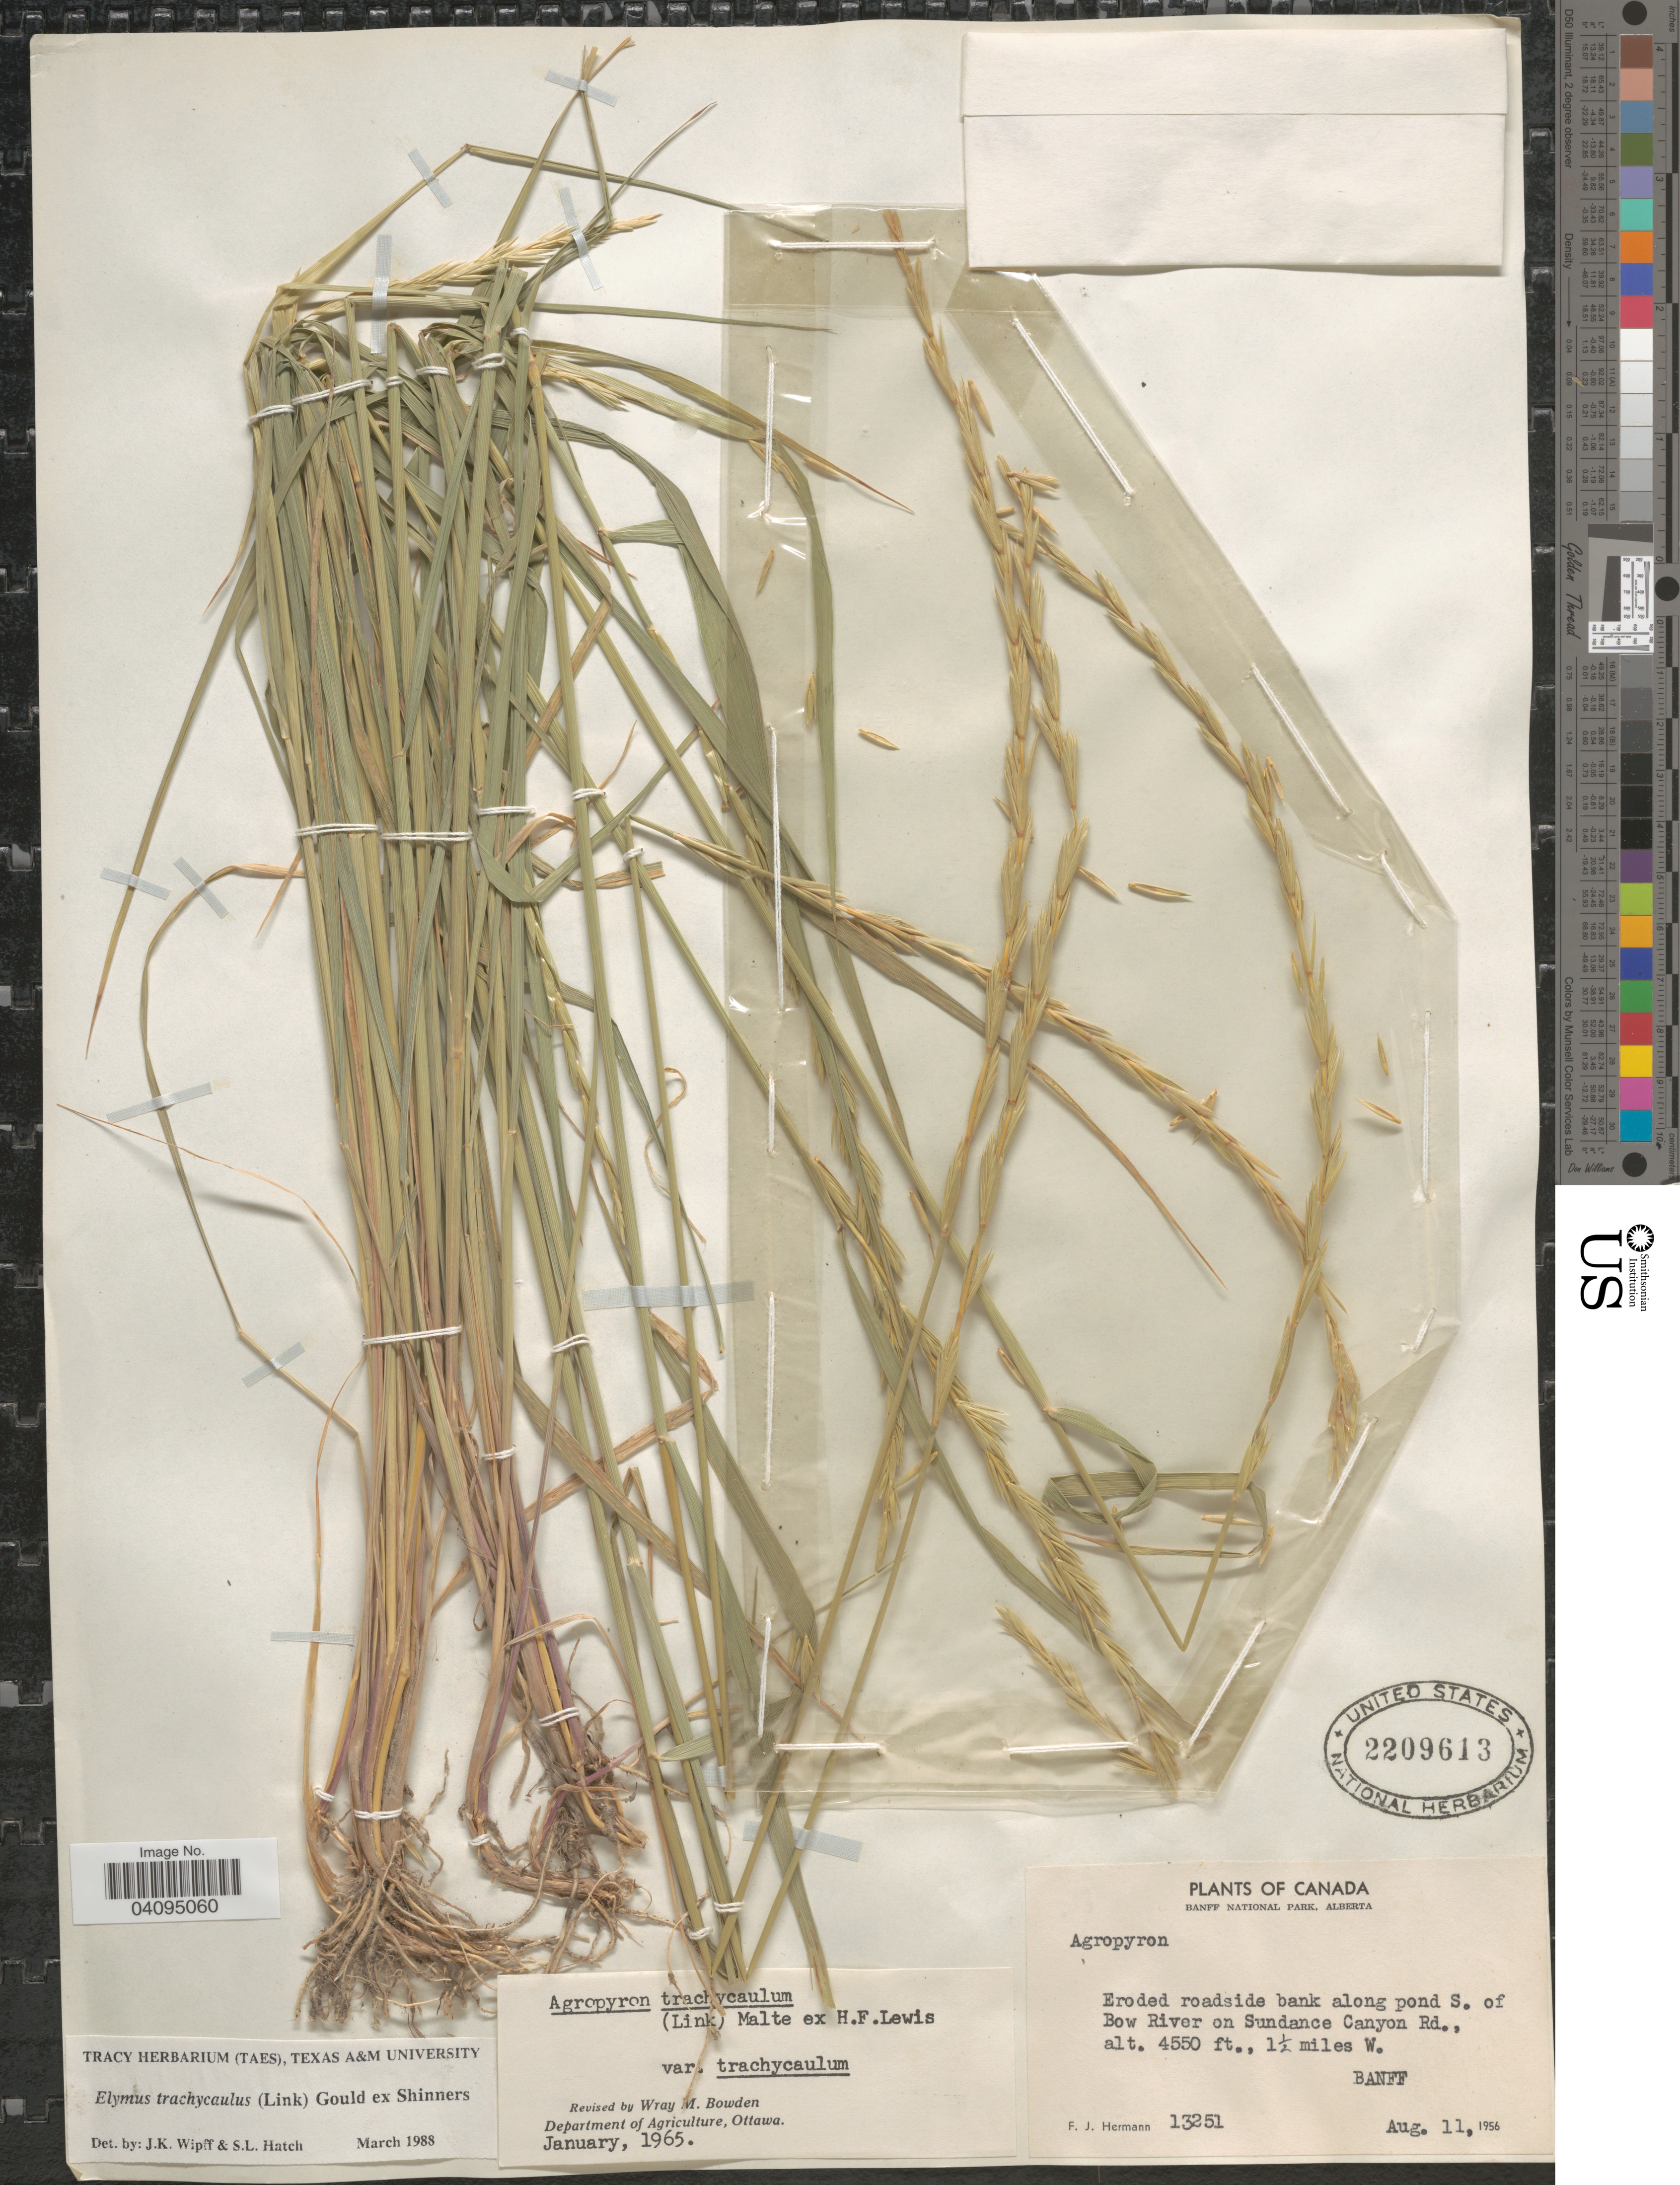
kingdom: Plantae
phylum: Tracheophyta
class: Liliopsida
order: Poales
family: Poaceae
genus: Elymus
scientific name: Elymus trachycaulus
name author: (Link) Gould ex Shinners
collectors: F. J. Hermann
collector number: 13251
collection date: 1956-08-11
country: Canada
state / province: Alberta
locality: Banff National Park. Eroded roadside bank along pond S. of Bow River on Sundance Canyon Rd., 1½ miles W. Banff.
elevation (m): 1387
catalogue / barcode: US 2209613